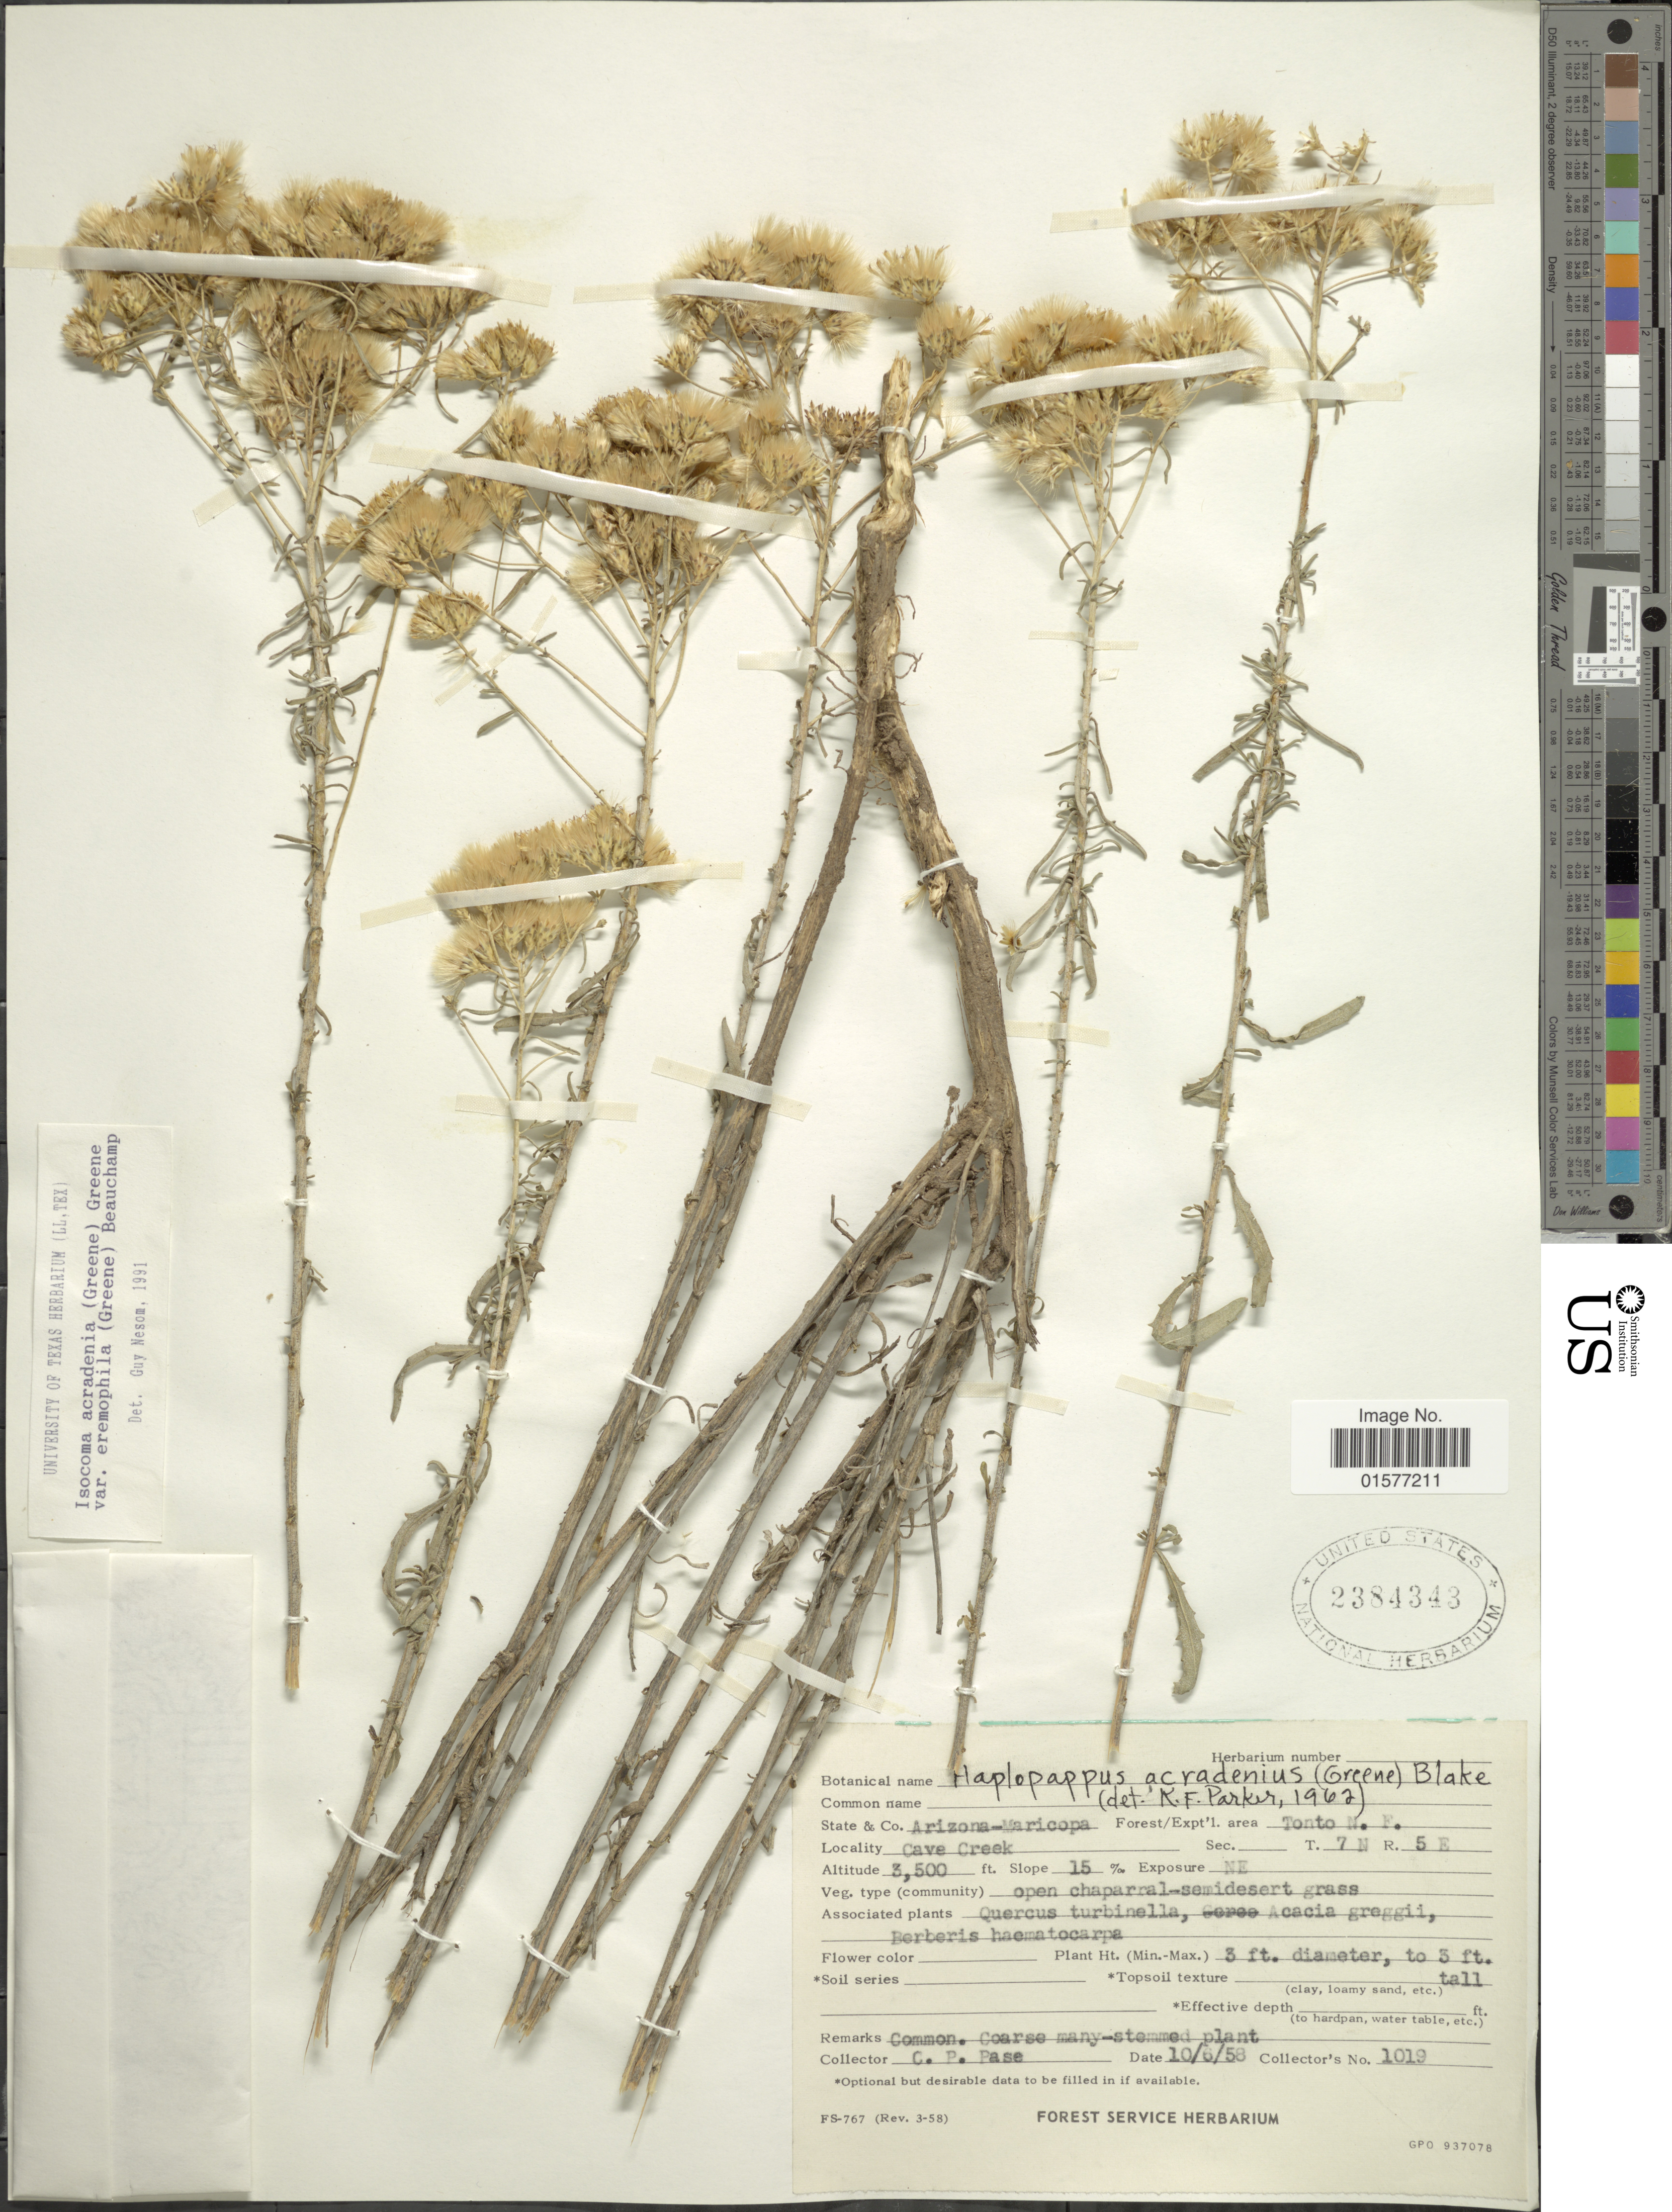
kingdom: Plantae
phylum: Tracheophyta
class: Magnoliopsida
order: Asterales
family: Asteraceae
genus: Isocoma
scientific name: Isocoma acradenia var. eremophila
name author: (S.W. Greene) G.L. Nesom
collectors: C. P. Pase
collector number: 1019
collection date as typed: Transcribed d/m/y: 10/6/58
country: United States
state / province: Arizona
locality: Arizona-Maricopa, Cave Creek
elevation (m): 1067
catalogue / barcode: US 2384343